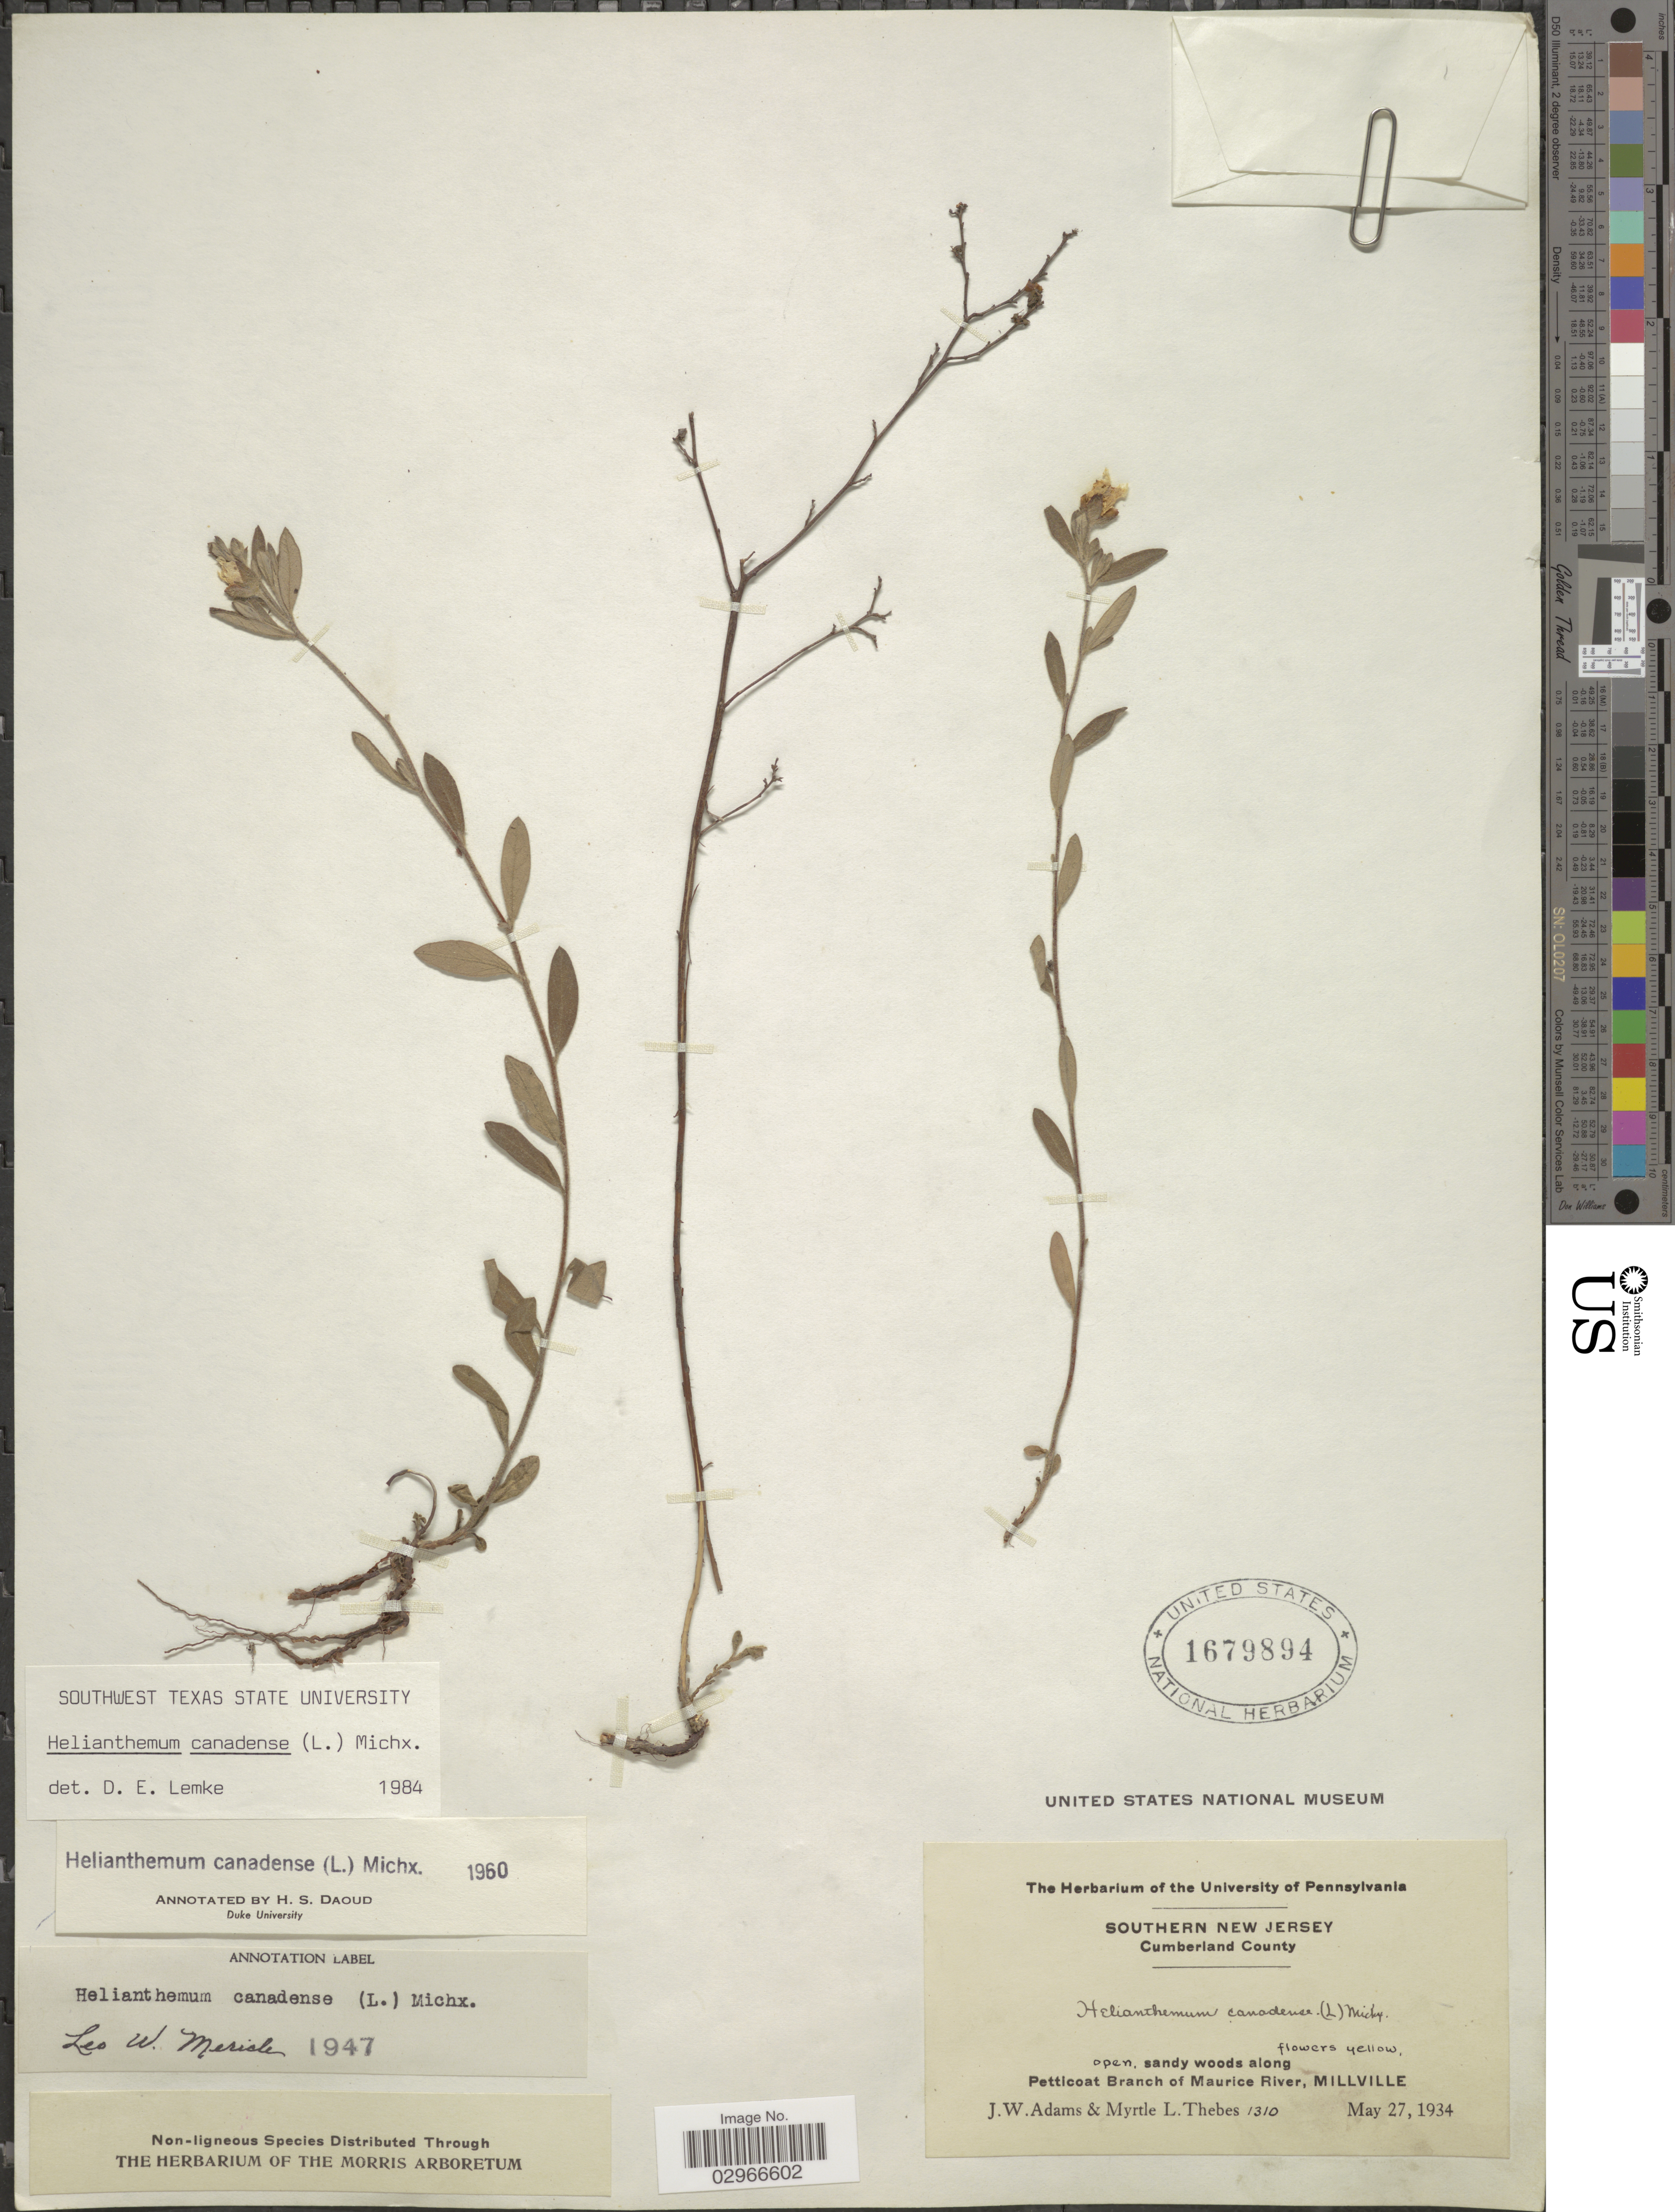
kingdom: Plantae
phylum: Tracheophyta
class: Magnoliopsida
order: Malvales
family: Cistaceae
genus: Helianthemum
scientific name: Helianthemum canadense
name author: (L.) Michx.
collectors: J. Adams & M. Thebes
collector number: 1310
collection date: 1934-05-27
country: United States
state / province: New Jersey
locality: Southern New Jersey, Cumberland County, Petticoat Branch of Maurice River, Millville.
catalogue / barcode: US 1679894